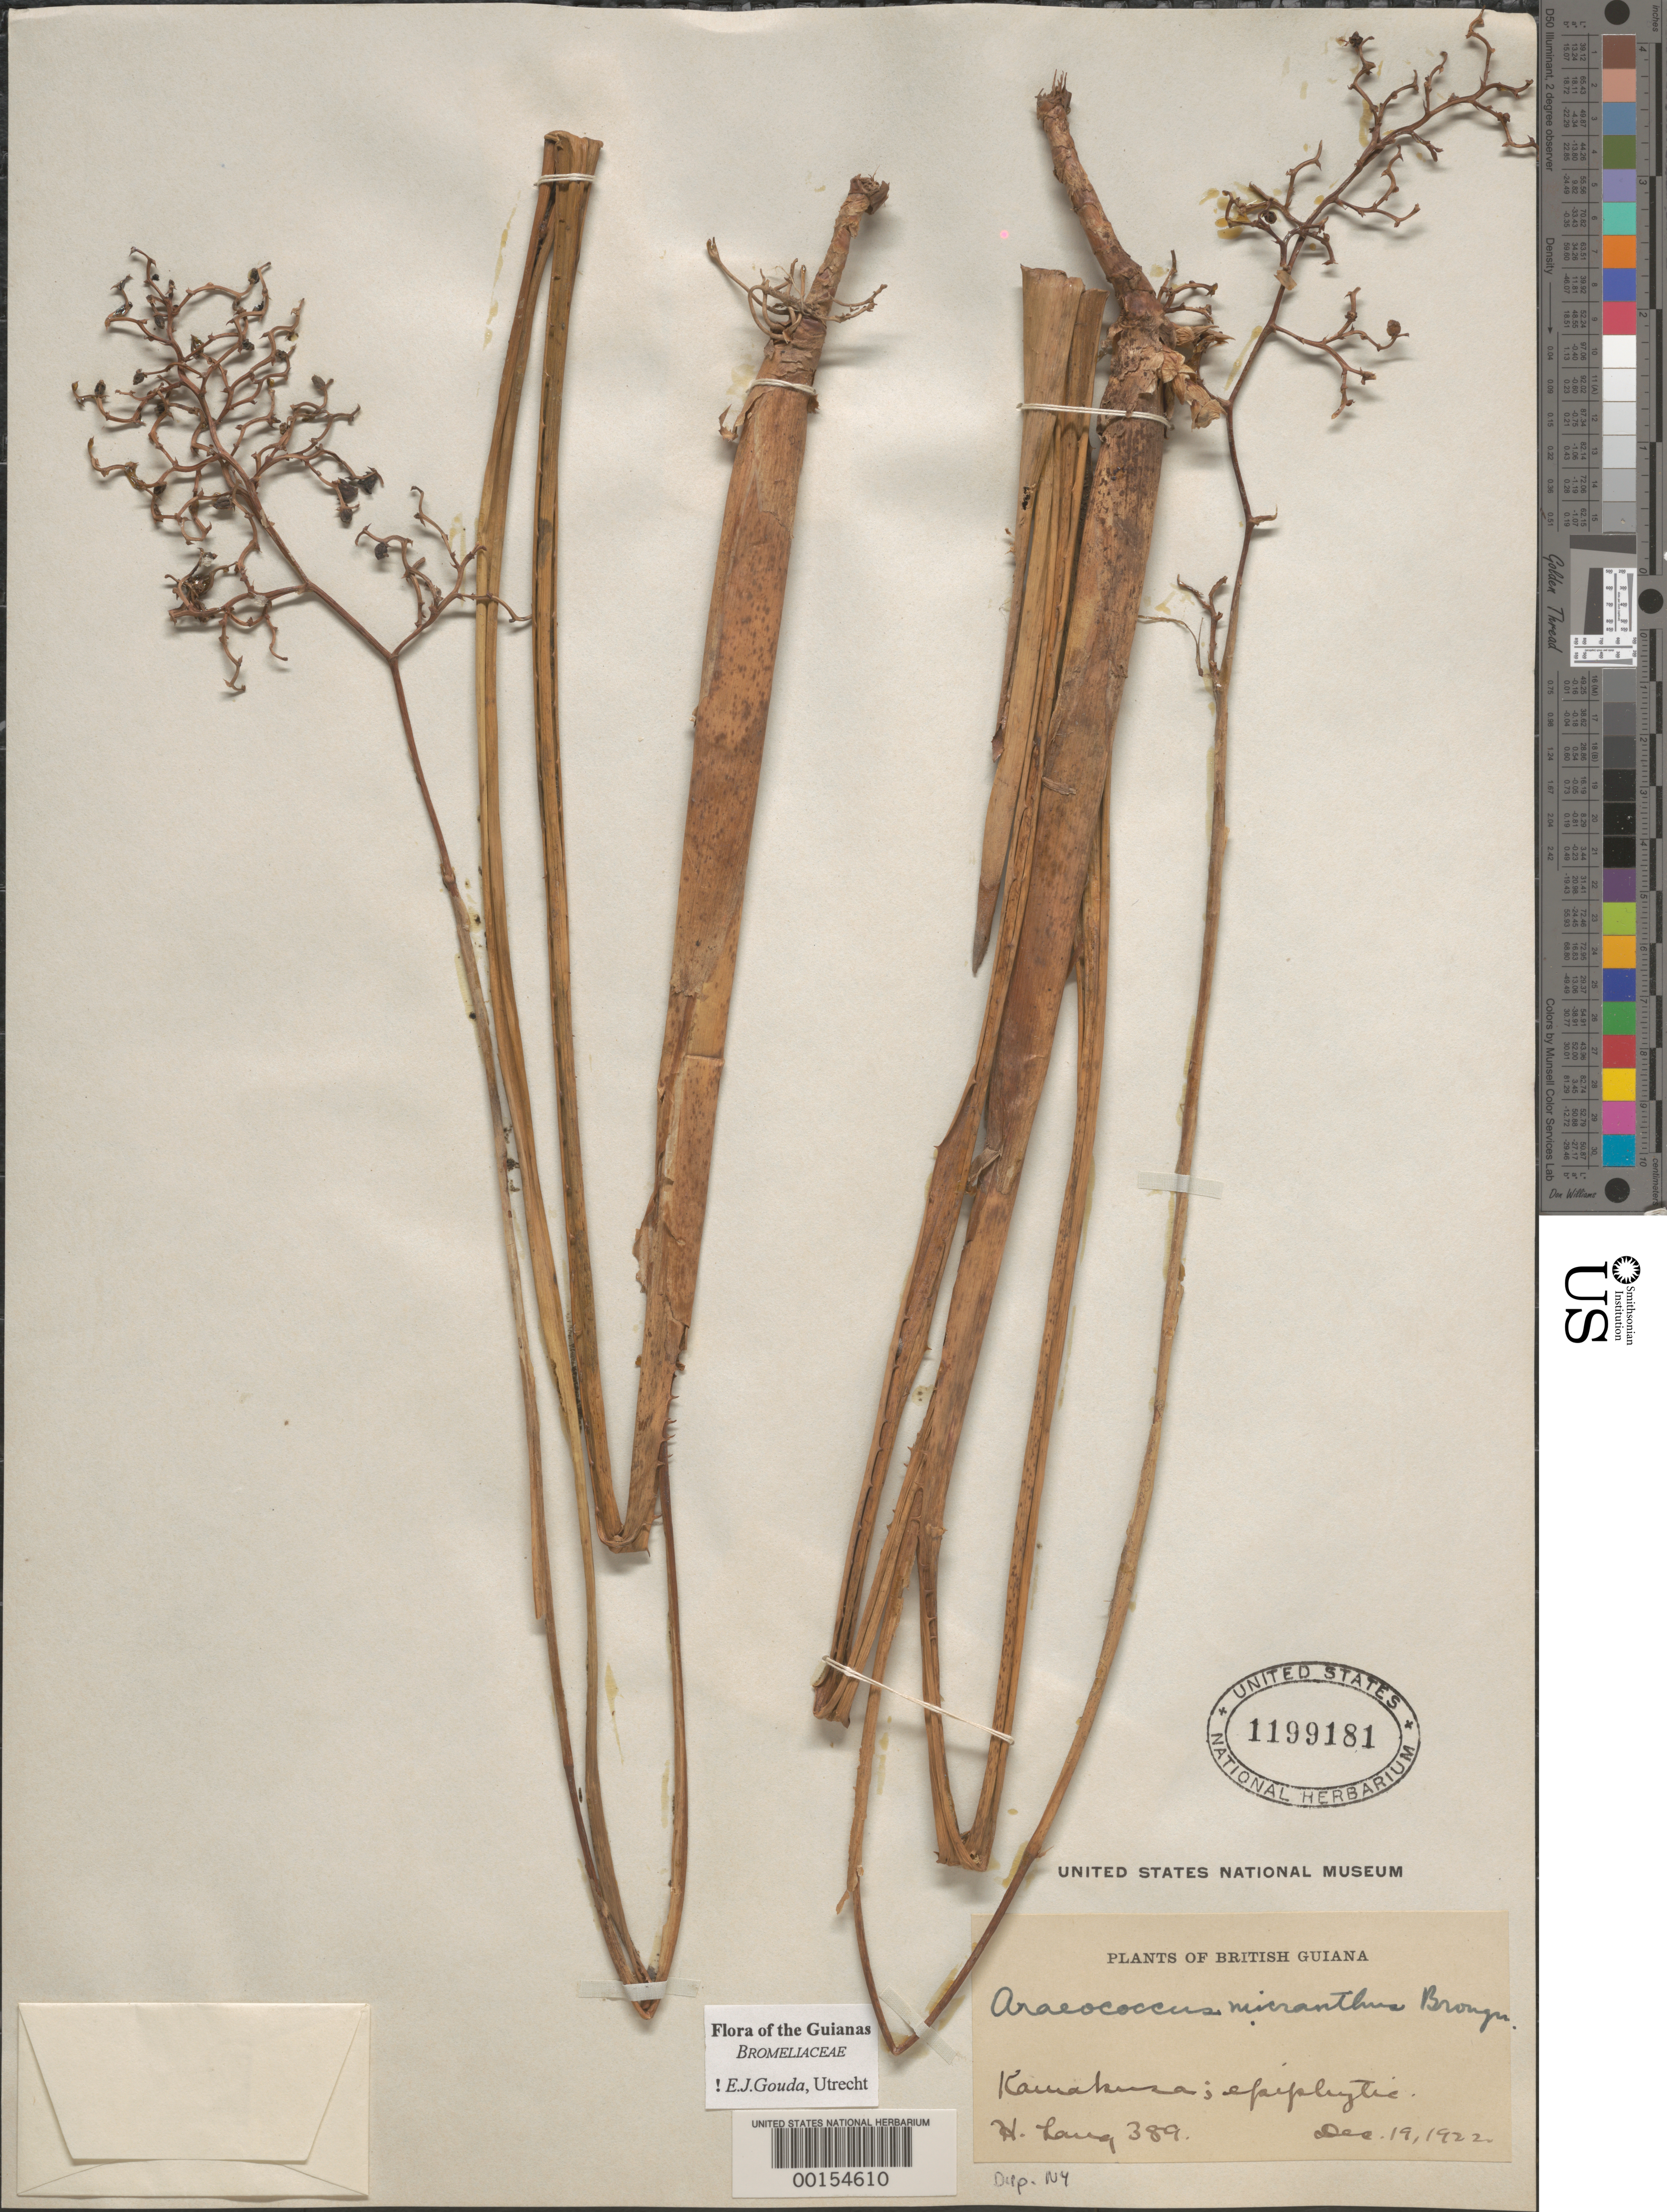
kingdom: Plantae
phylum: Tracheophyta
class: Liliopsida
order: Poales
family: Bromeliaceae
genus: Araeococcus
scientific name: Araeococcus micranthus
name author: Brongn.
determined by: Gouda, E. J.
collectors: H. Lang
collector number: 389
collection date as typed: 19-Dec-22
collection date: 1922-12-19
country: Guyana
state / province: Cuyuni-Mazaruni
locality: Kamakusa, Upper Mazaruni R.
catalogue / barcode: US 1199181